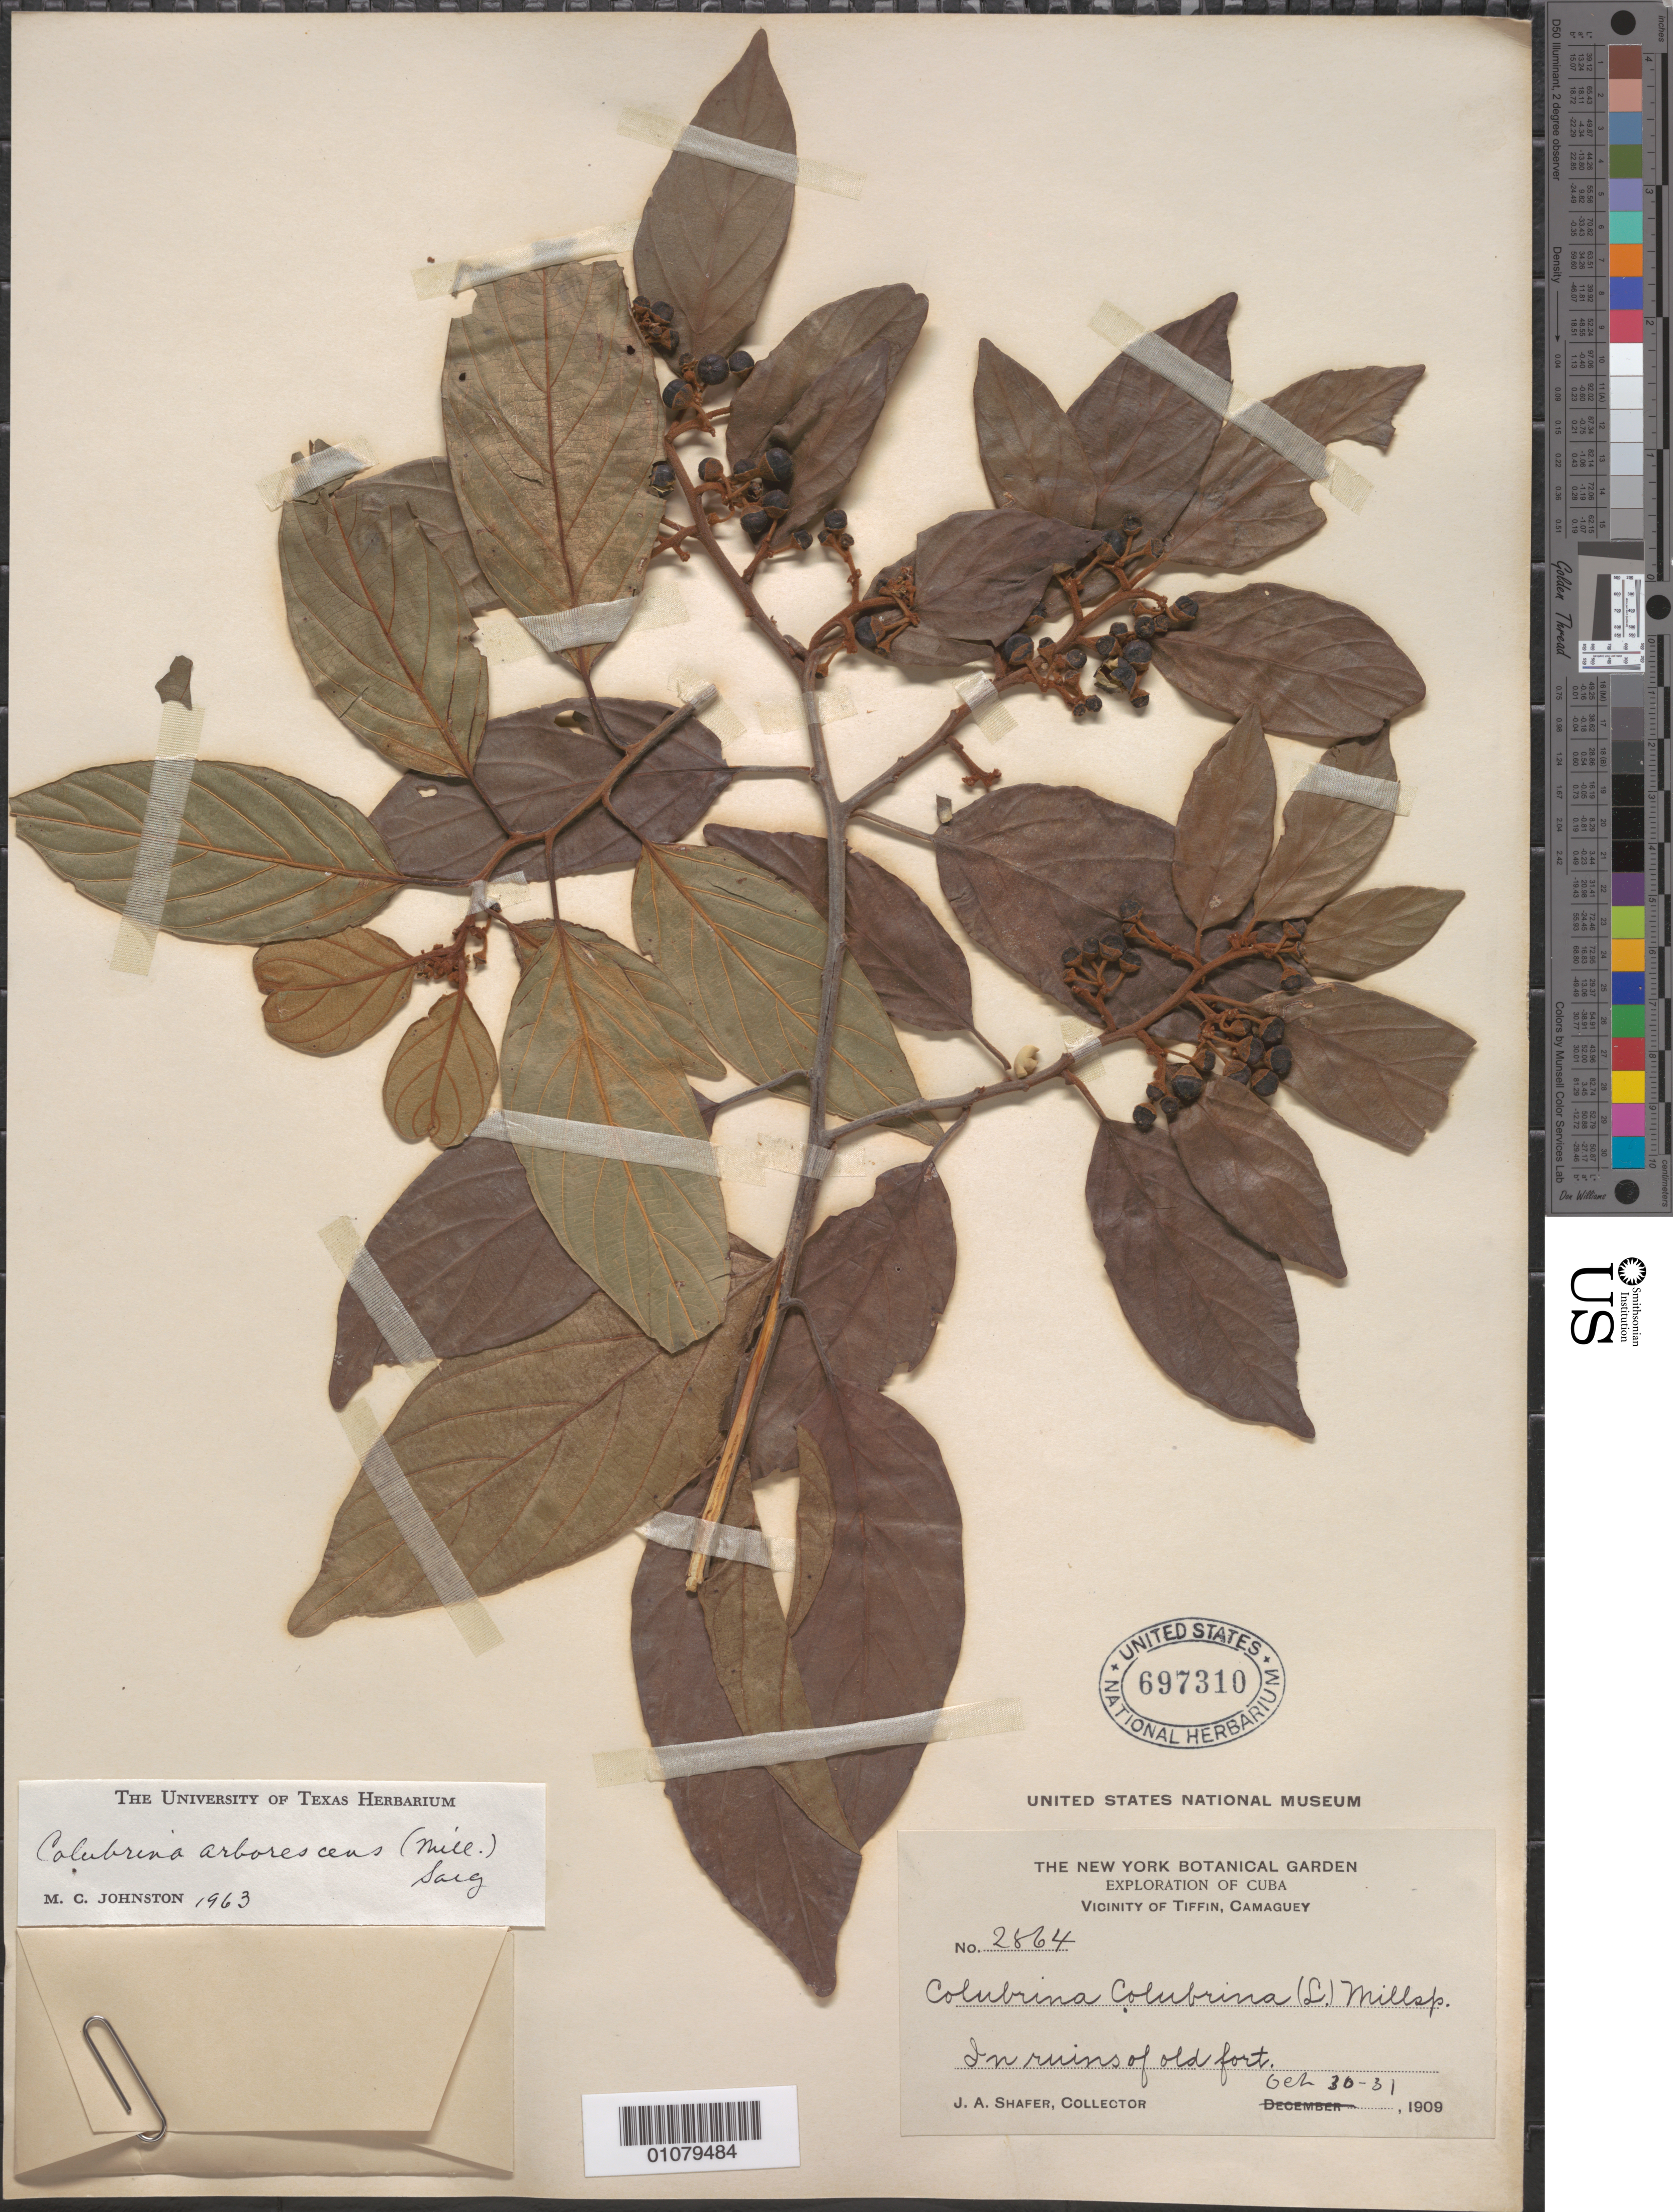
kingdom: Plantae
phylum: Tracheophyta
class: Magnoliopsida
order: Rosales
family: Rhamnaceae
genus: Colubrina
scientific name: Colubrina arborescens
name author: (Mill.) Sarg.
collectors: J. A. Shafer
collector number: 2864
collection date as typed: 30 Oct 1909 to 31 Oct 1909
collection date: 1909-10-30,1909-10-31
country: Cuba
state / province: Camagüey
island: Cuba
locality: Vicinity of Tiffin, Camaguey In ruins of old fort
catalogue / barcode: US 697310